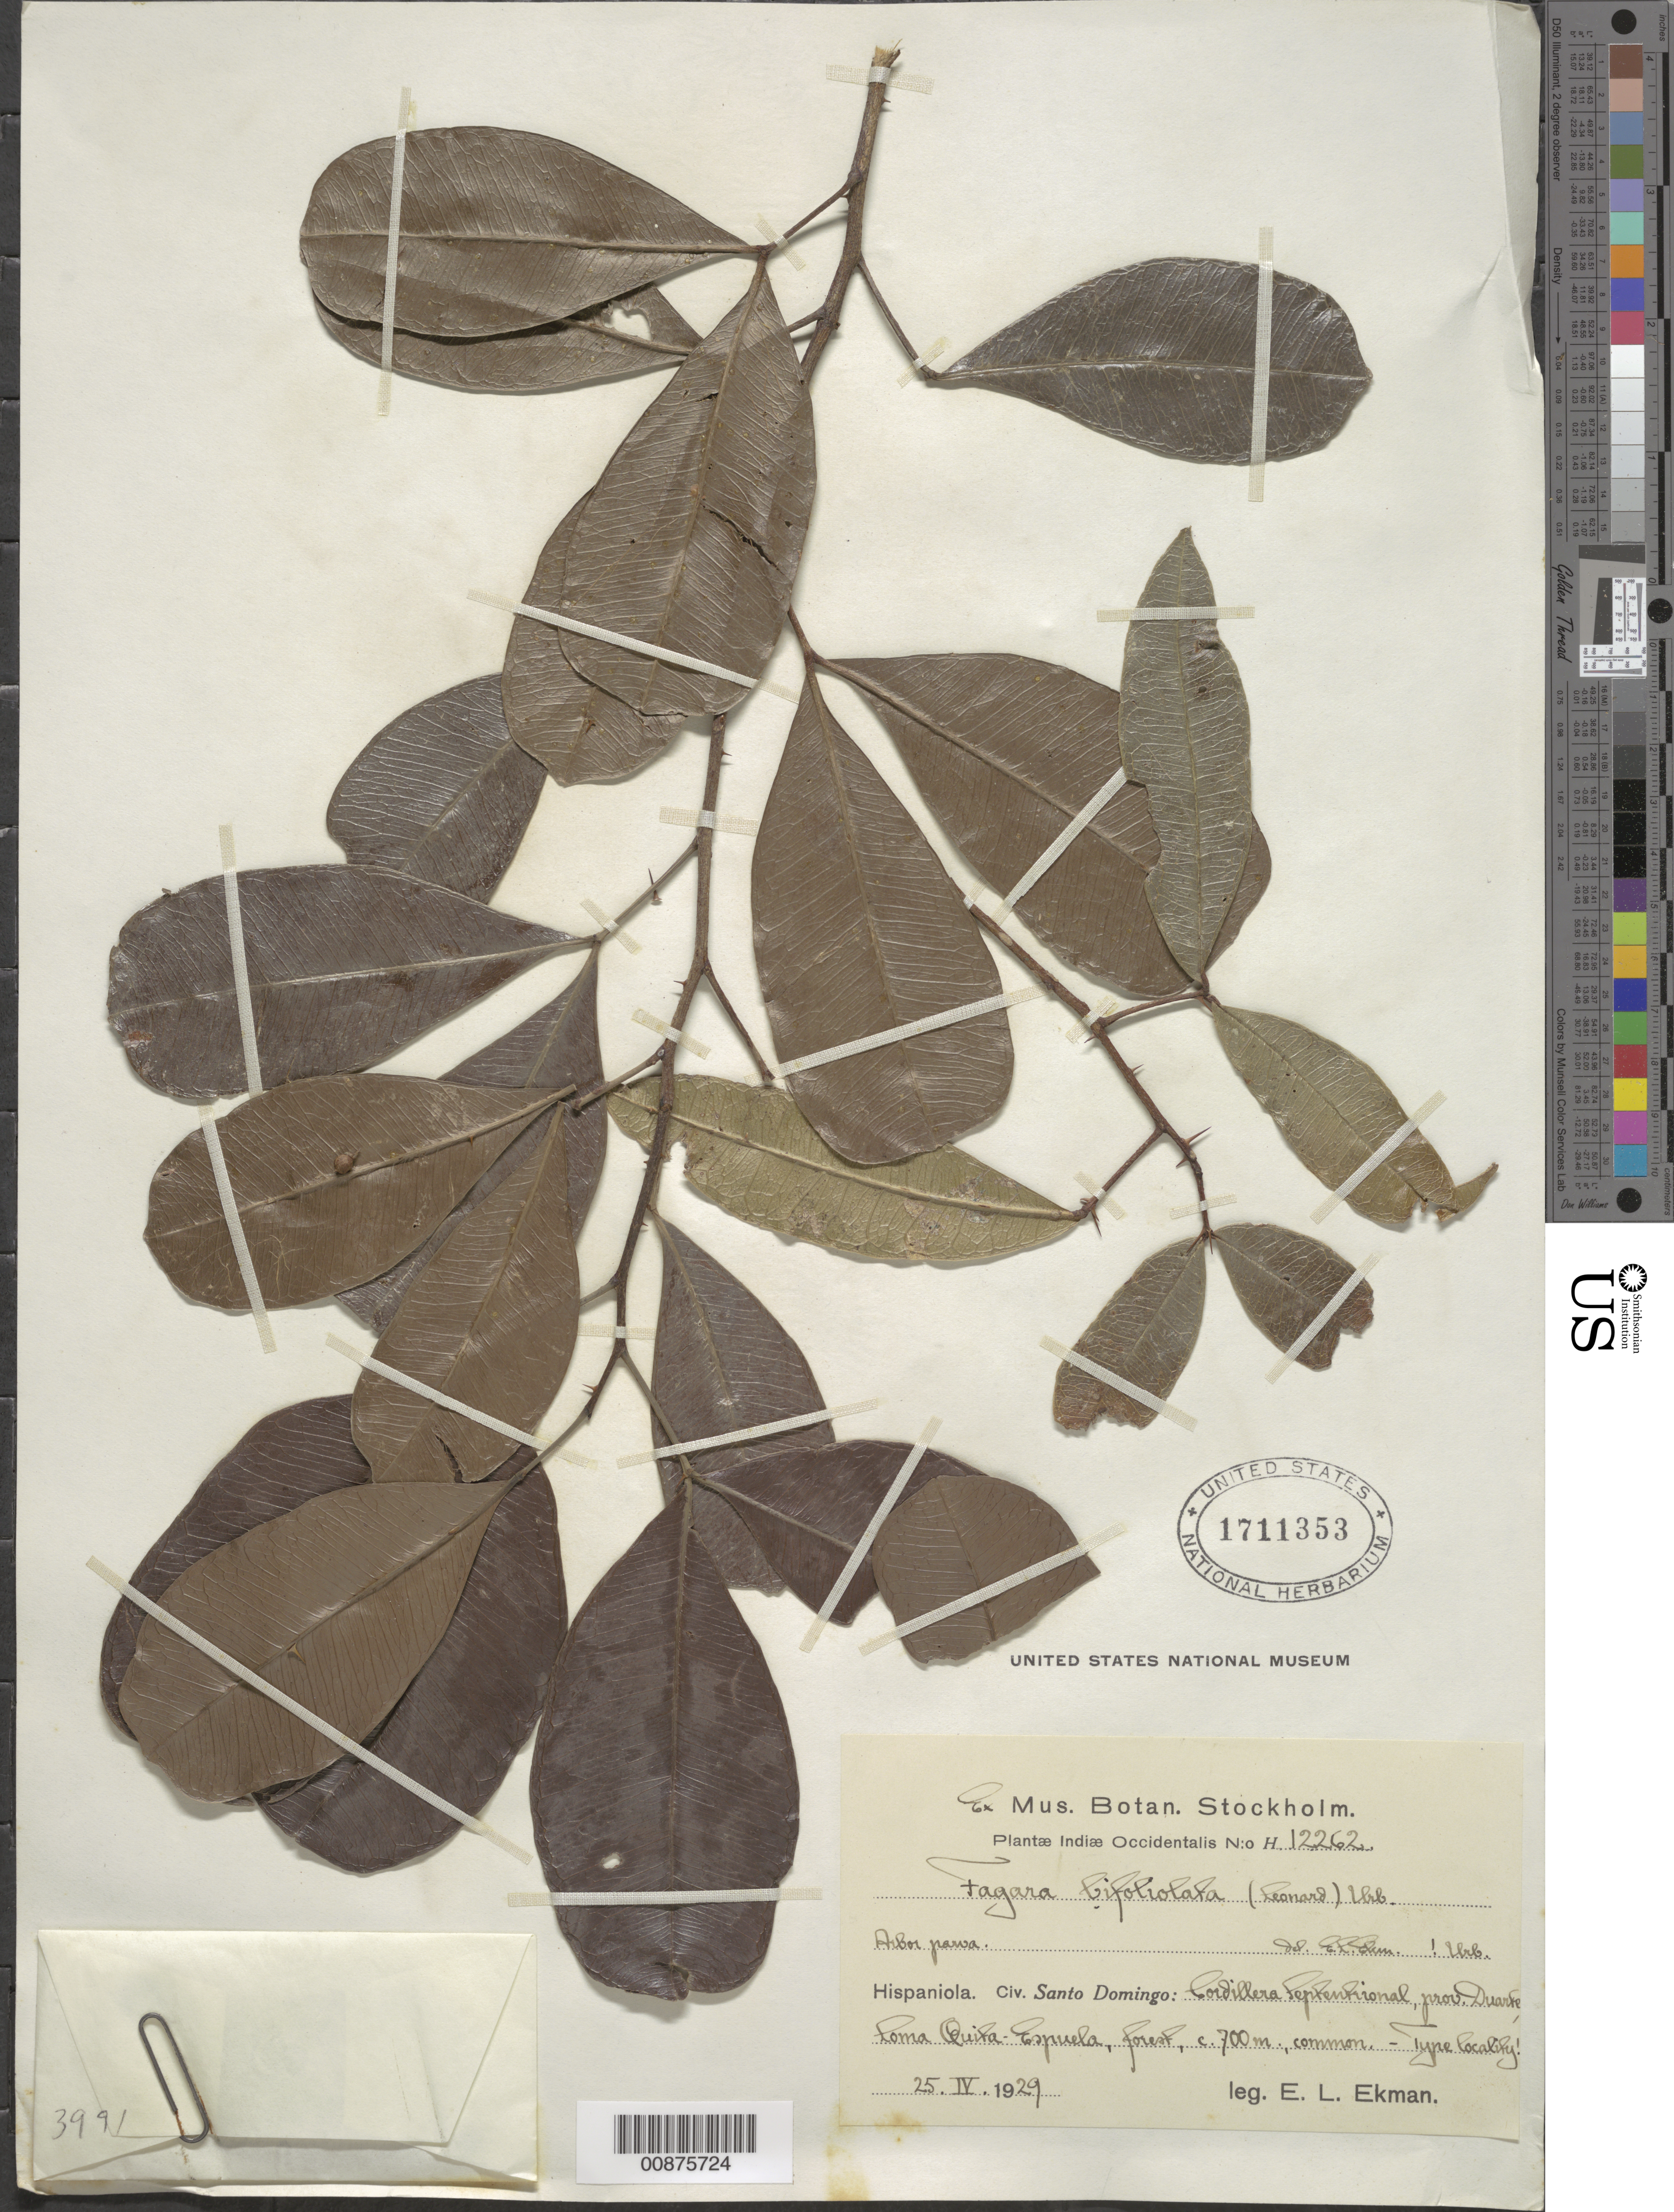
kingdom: Plantae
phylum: Tracheophyta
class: Magnoliopsida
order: Sapindales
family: Rutaceae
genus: Zanthoxylum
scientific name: Zanthoxylum bifoliolatum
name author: Leonard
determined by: Ekman, E. L.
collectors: E. L. Ekman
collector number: H 12262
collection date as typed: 25 Apr 1929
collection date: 1929-04-25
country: Dominican Republic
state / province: Duarte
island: Hispaniola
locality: Cordillera Septentrional. Loma Quita Espuela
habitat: Forest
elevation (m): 700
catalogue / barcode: US 1711353